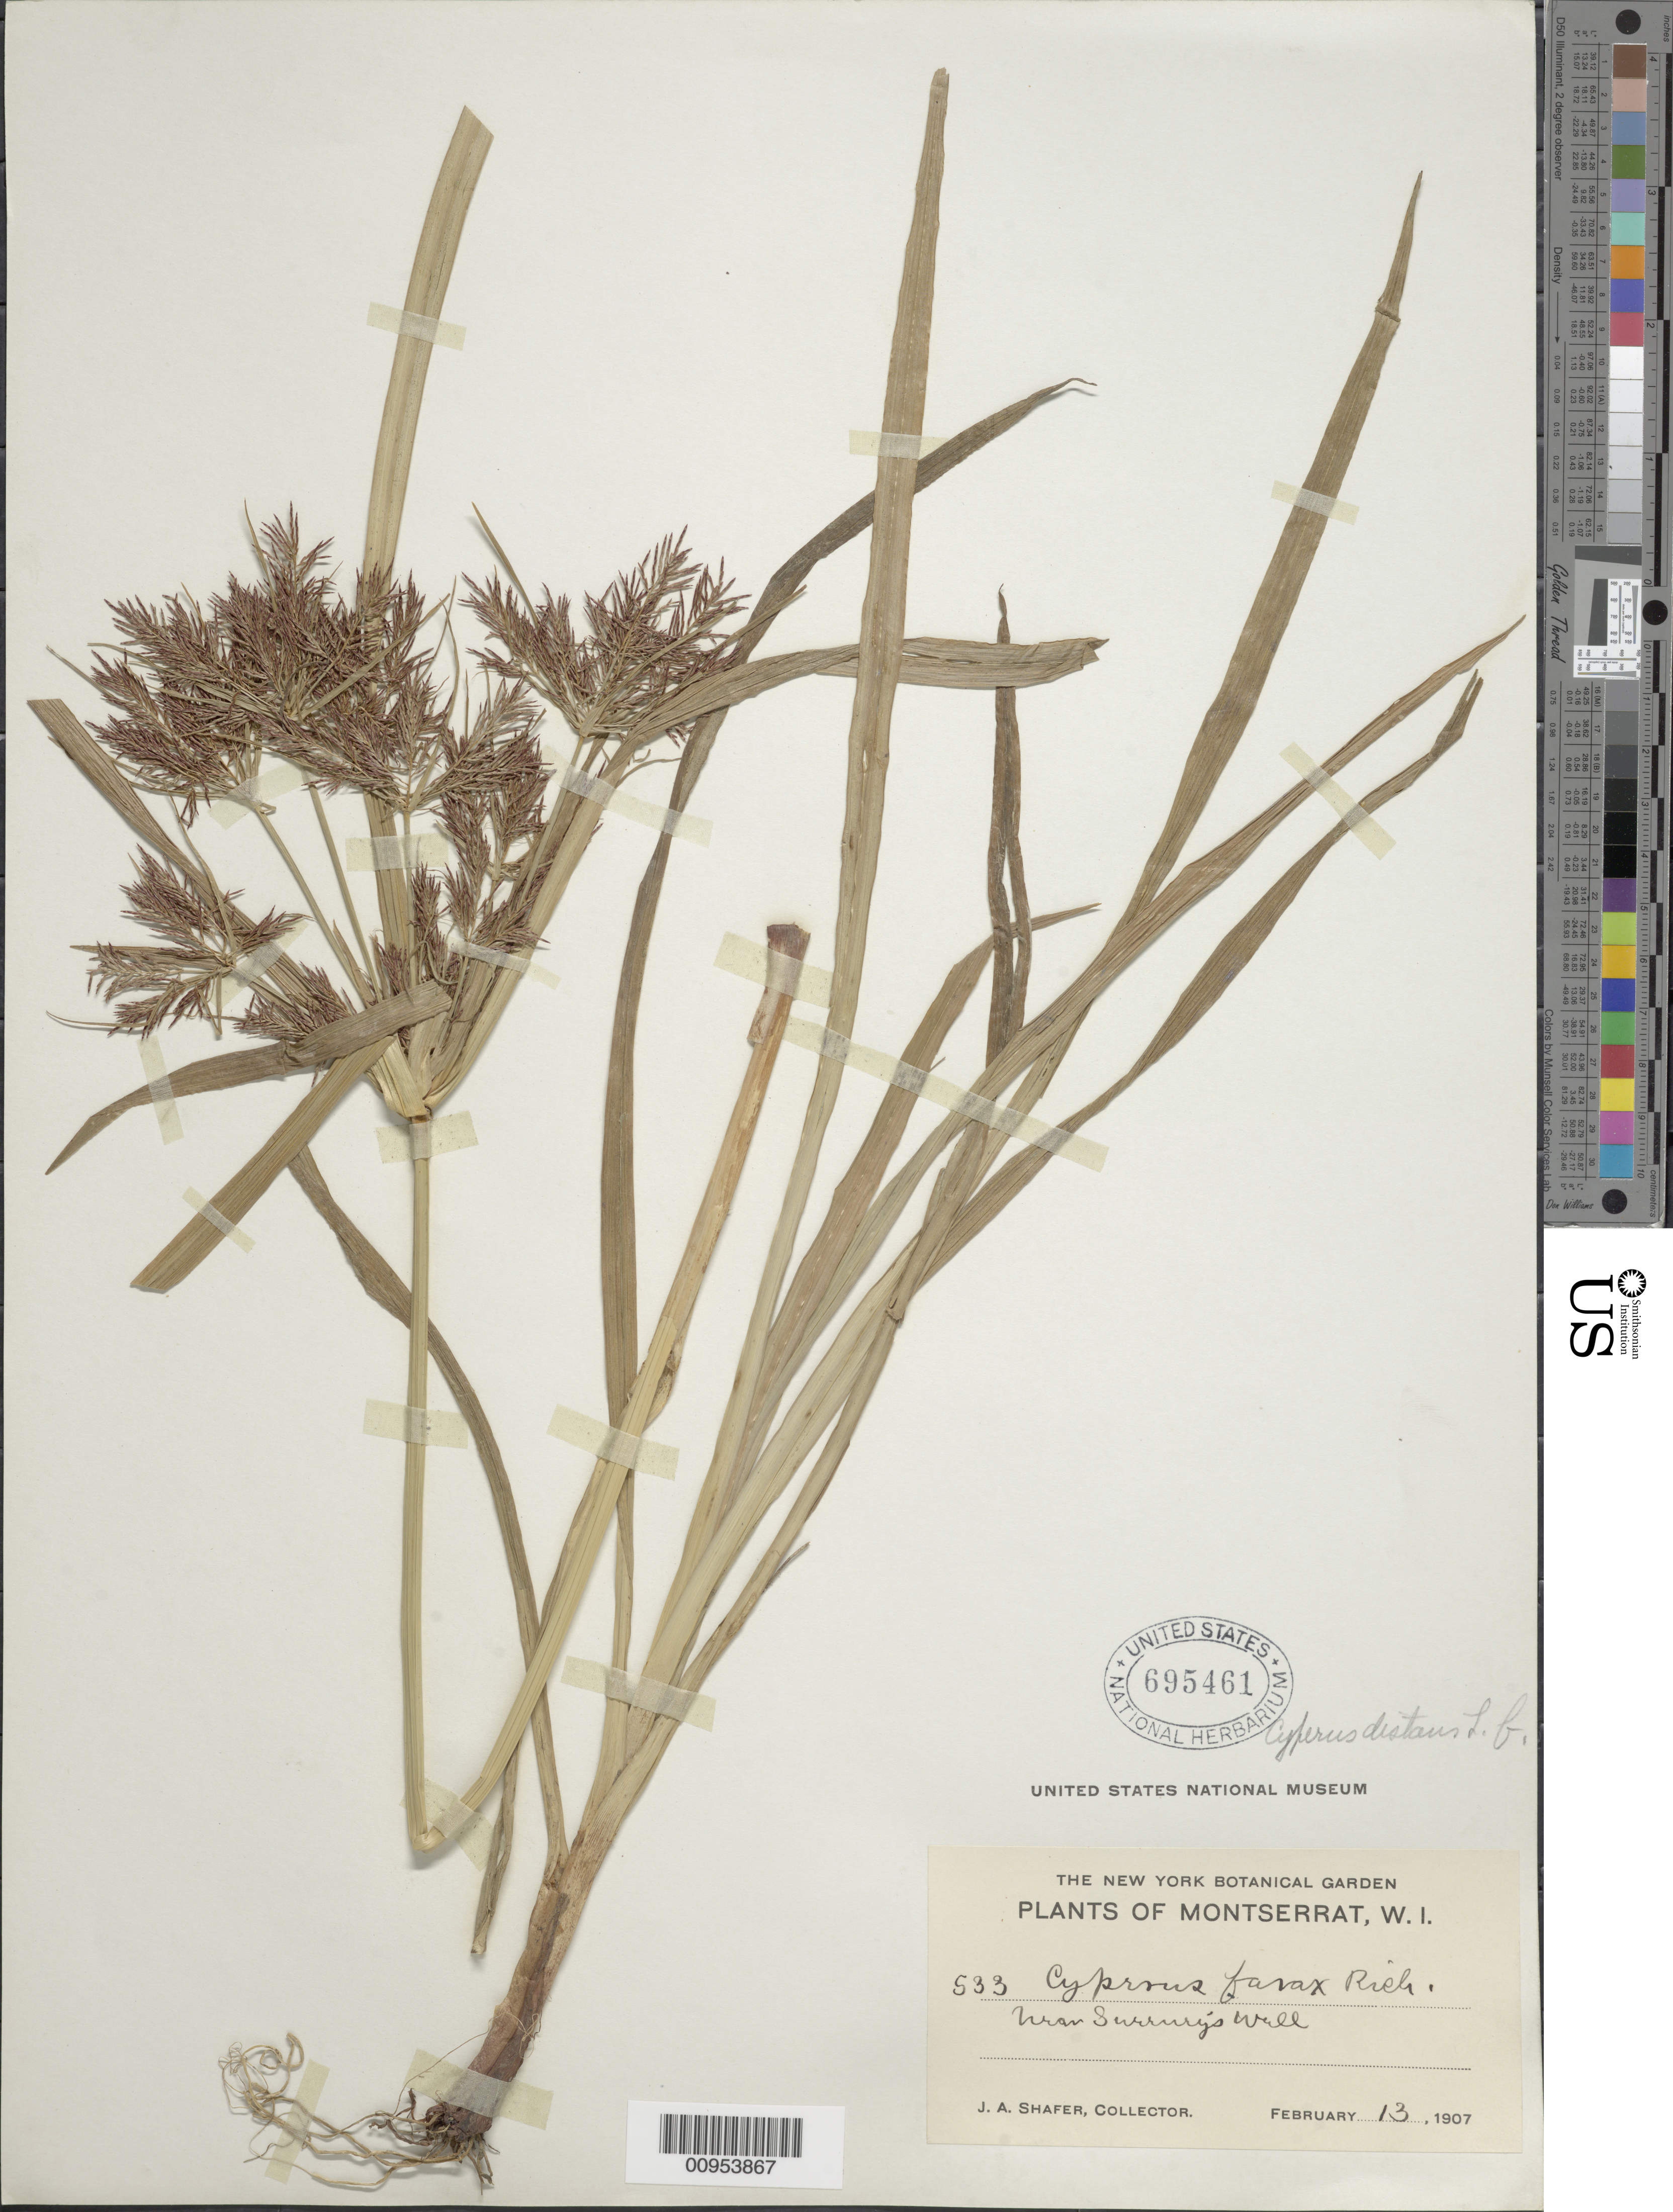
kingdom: Plantae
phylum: Tracheophyta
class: Liliopsida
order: Poales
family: Cyperaceae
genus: Cyperus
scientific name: Cyperus distans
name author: L. f.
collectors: J. A. Shafer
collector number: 533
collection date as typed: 13 Feb 1907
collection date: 1907-02-13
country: Montserrat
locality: Near "Surrury's" Wall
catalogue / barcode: US 695461